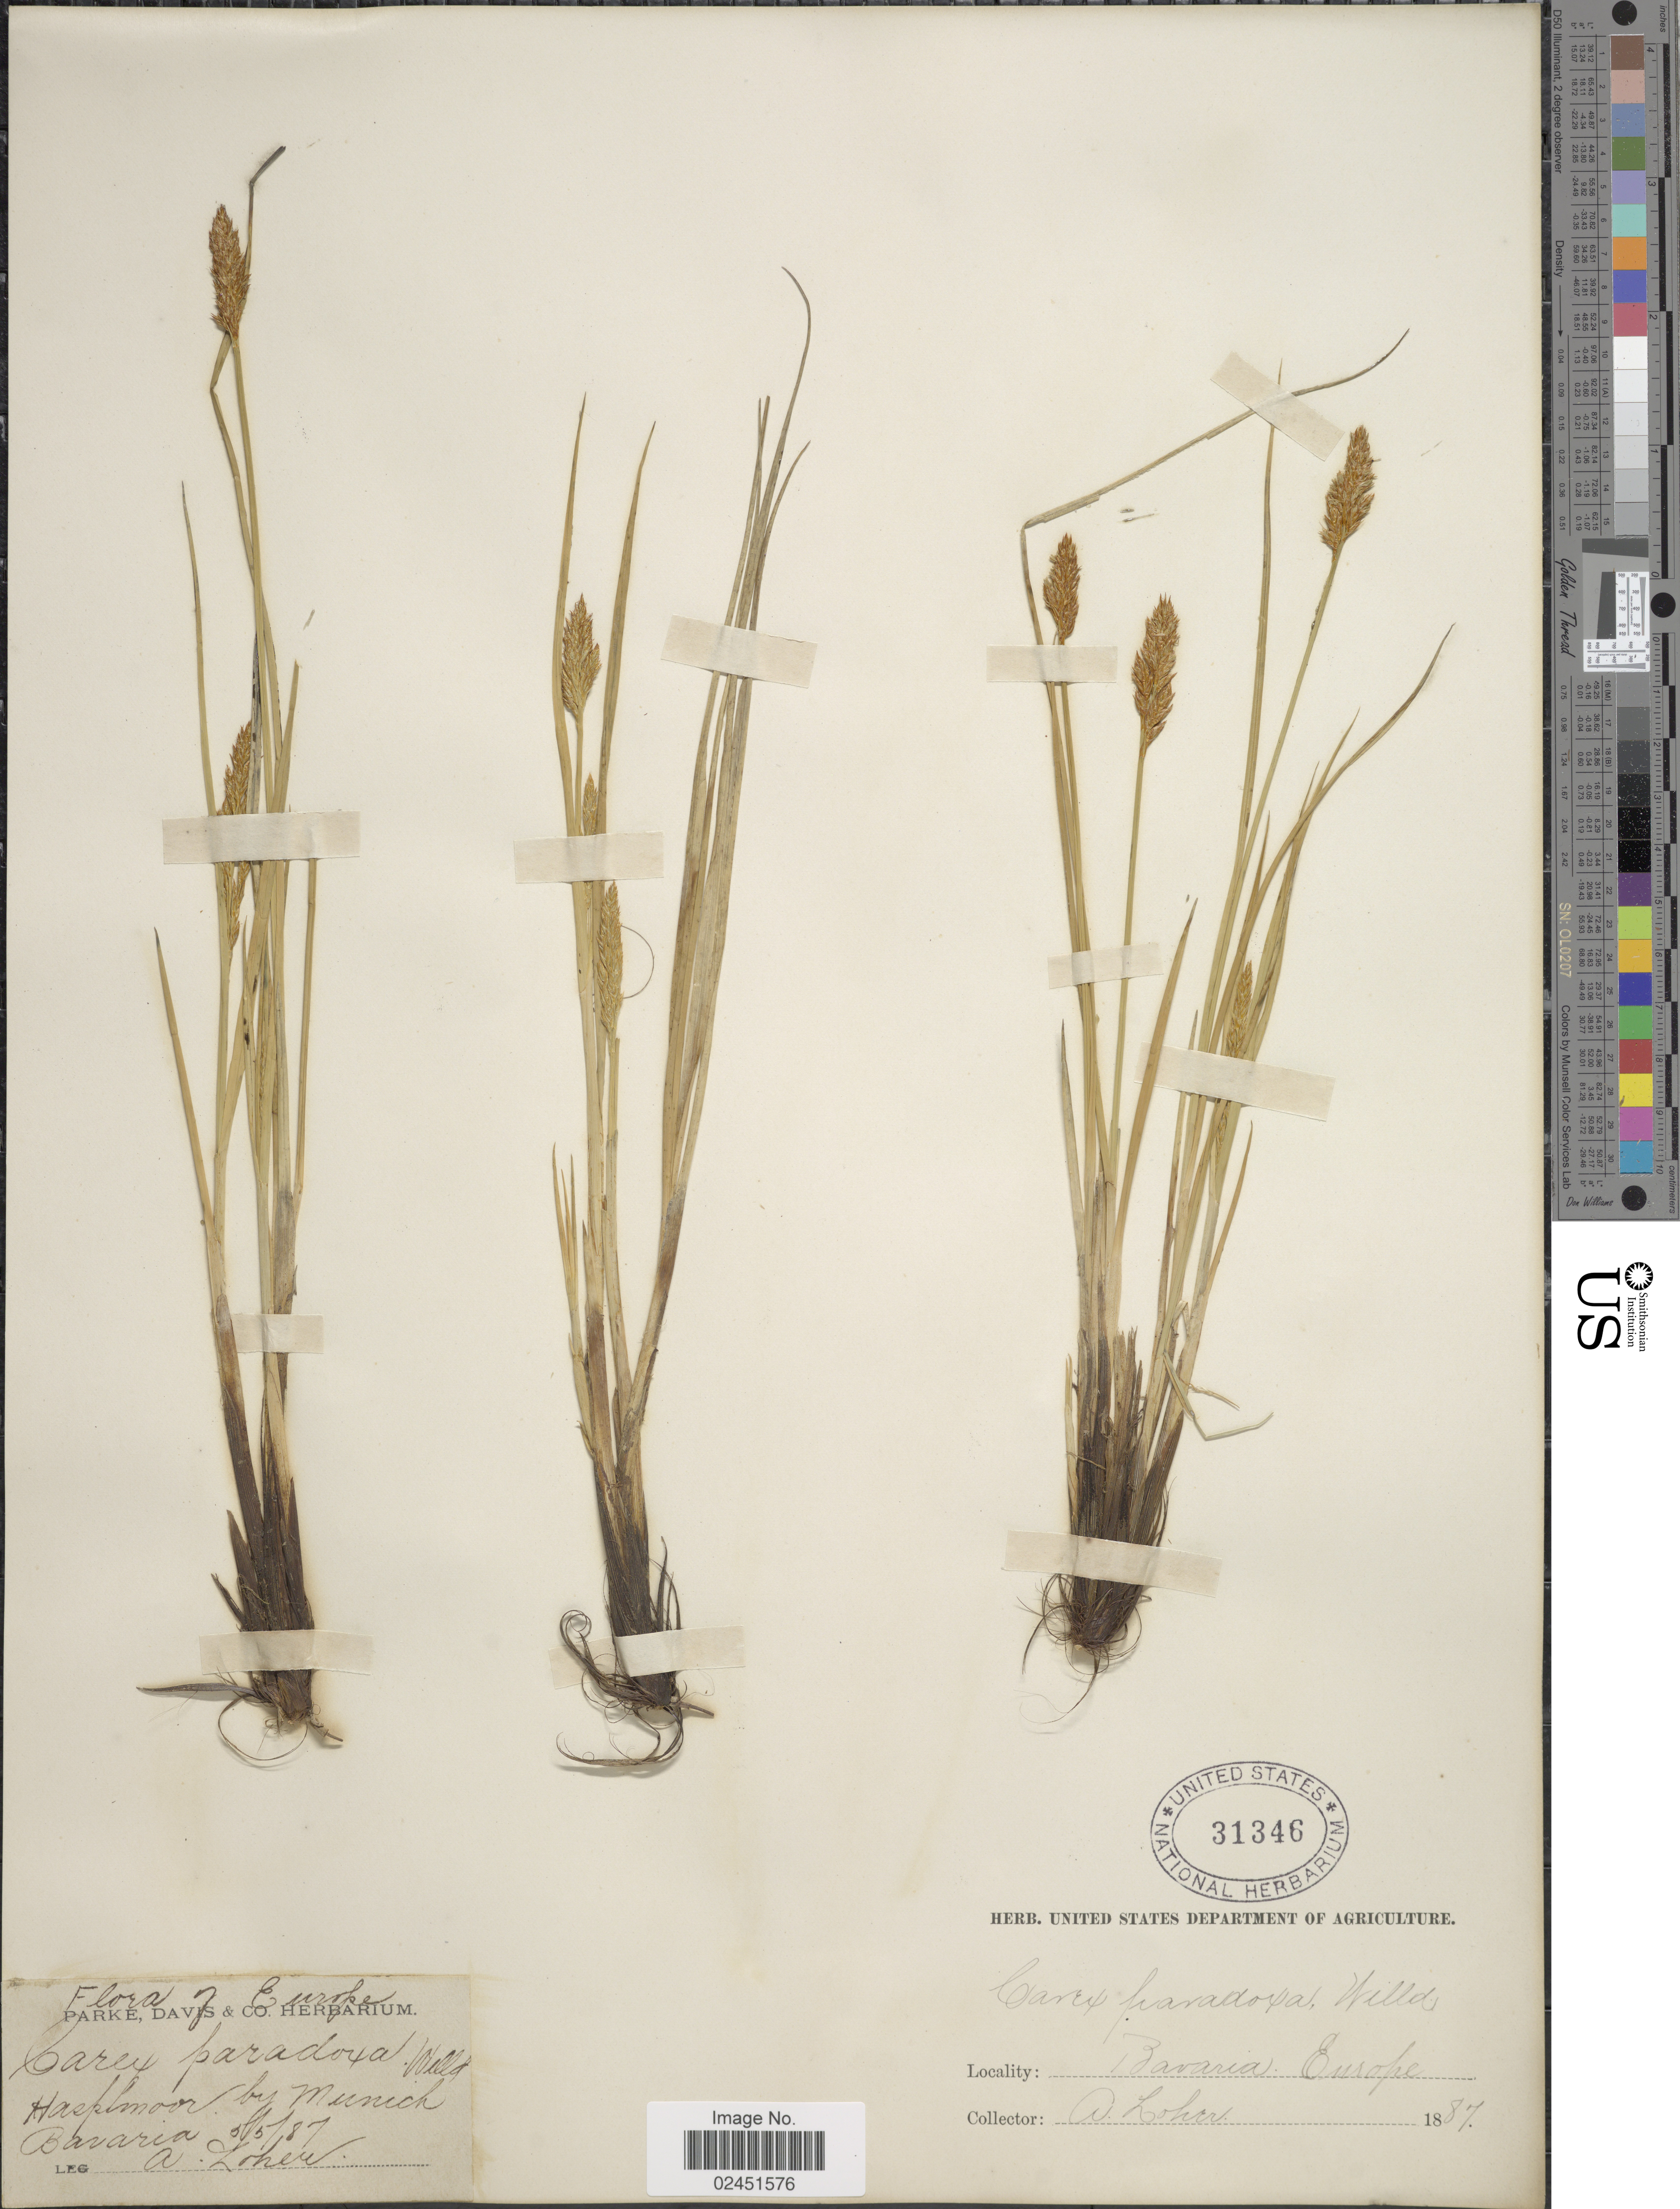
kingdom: Plantae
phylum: Tracheophyta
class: Liliopsida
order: Poales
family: Cyperaceae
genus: Carex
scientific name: Carex appropinquata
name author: Schumach.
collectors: A. Loher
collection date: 1887-05-05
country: Germany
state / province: Bayern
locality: Hasplmoor by Munich, Bavaria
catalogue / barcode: US 31346